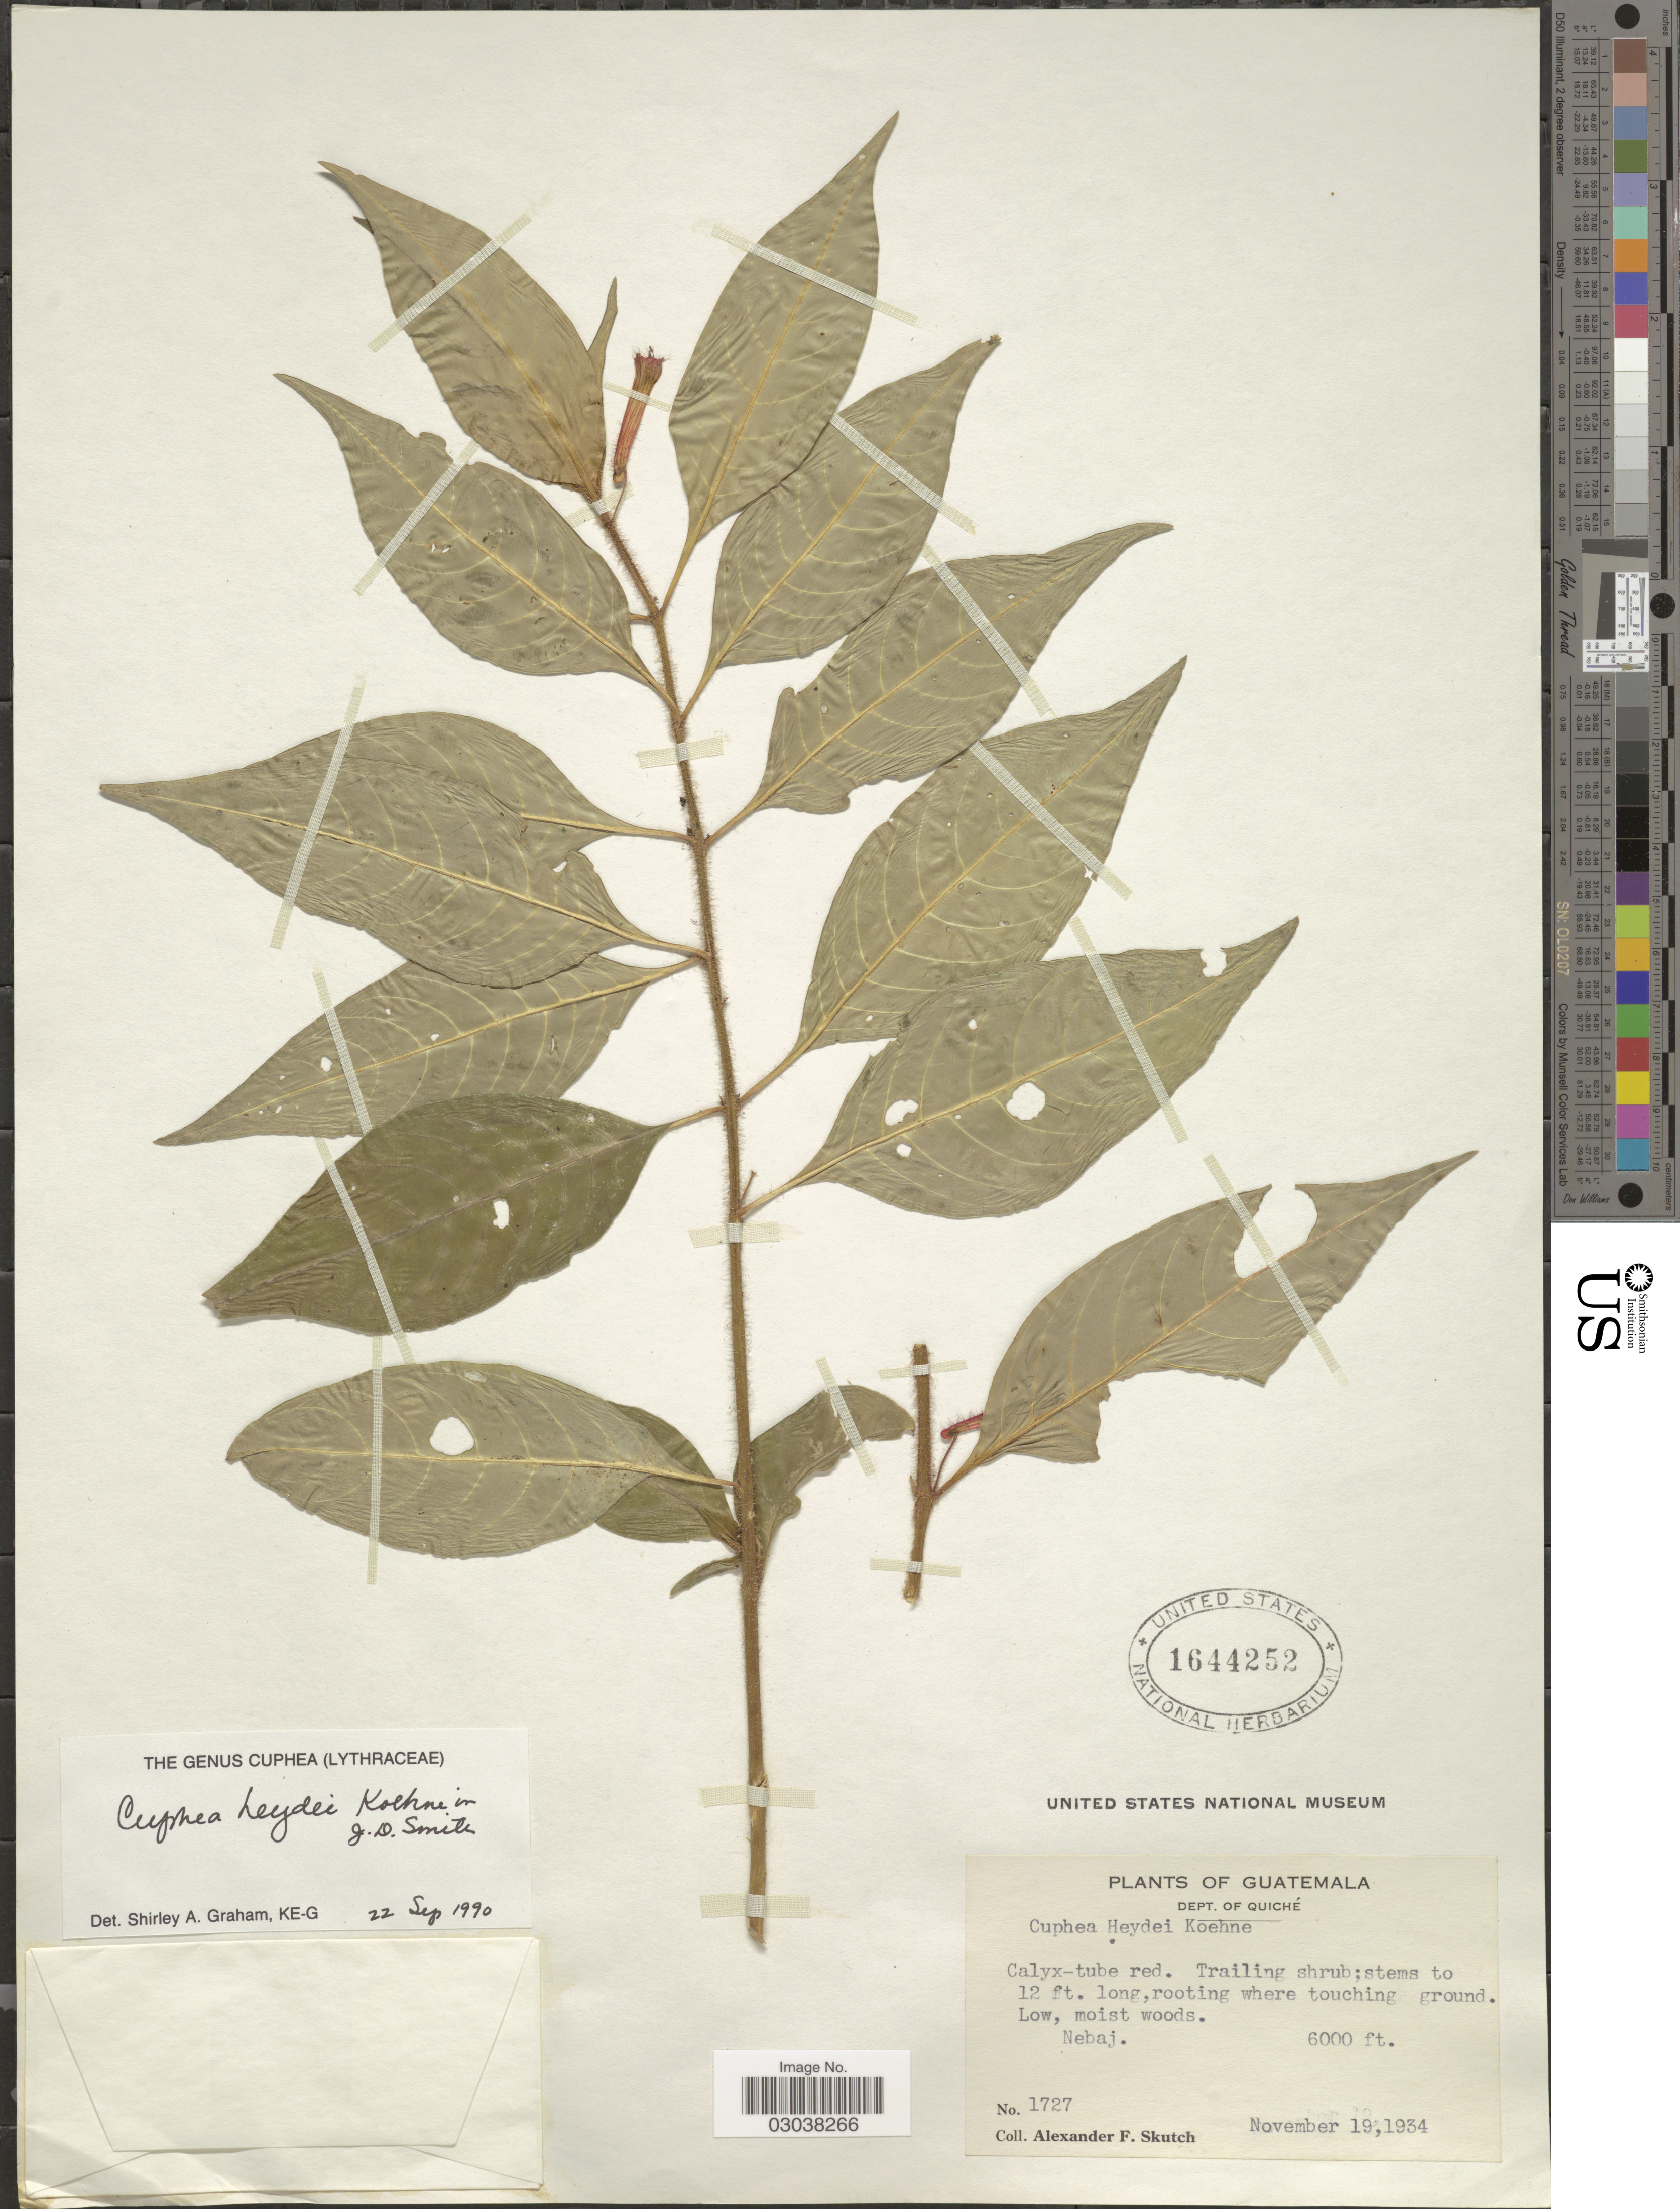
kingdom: Plantae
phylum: Tracheophyta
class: Magnoliopsida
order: Myrtales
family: Lythraceae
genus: Cuphea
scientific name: Cuphea heydei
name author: Koehne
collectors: A. F. Skutch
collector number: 1727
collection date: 1934-11-19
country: Guatemala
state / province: El Quiché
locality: Dept. of Quiché. Nebaj.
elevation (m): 1829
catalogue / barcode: US 1644252